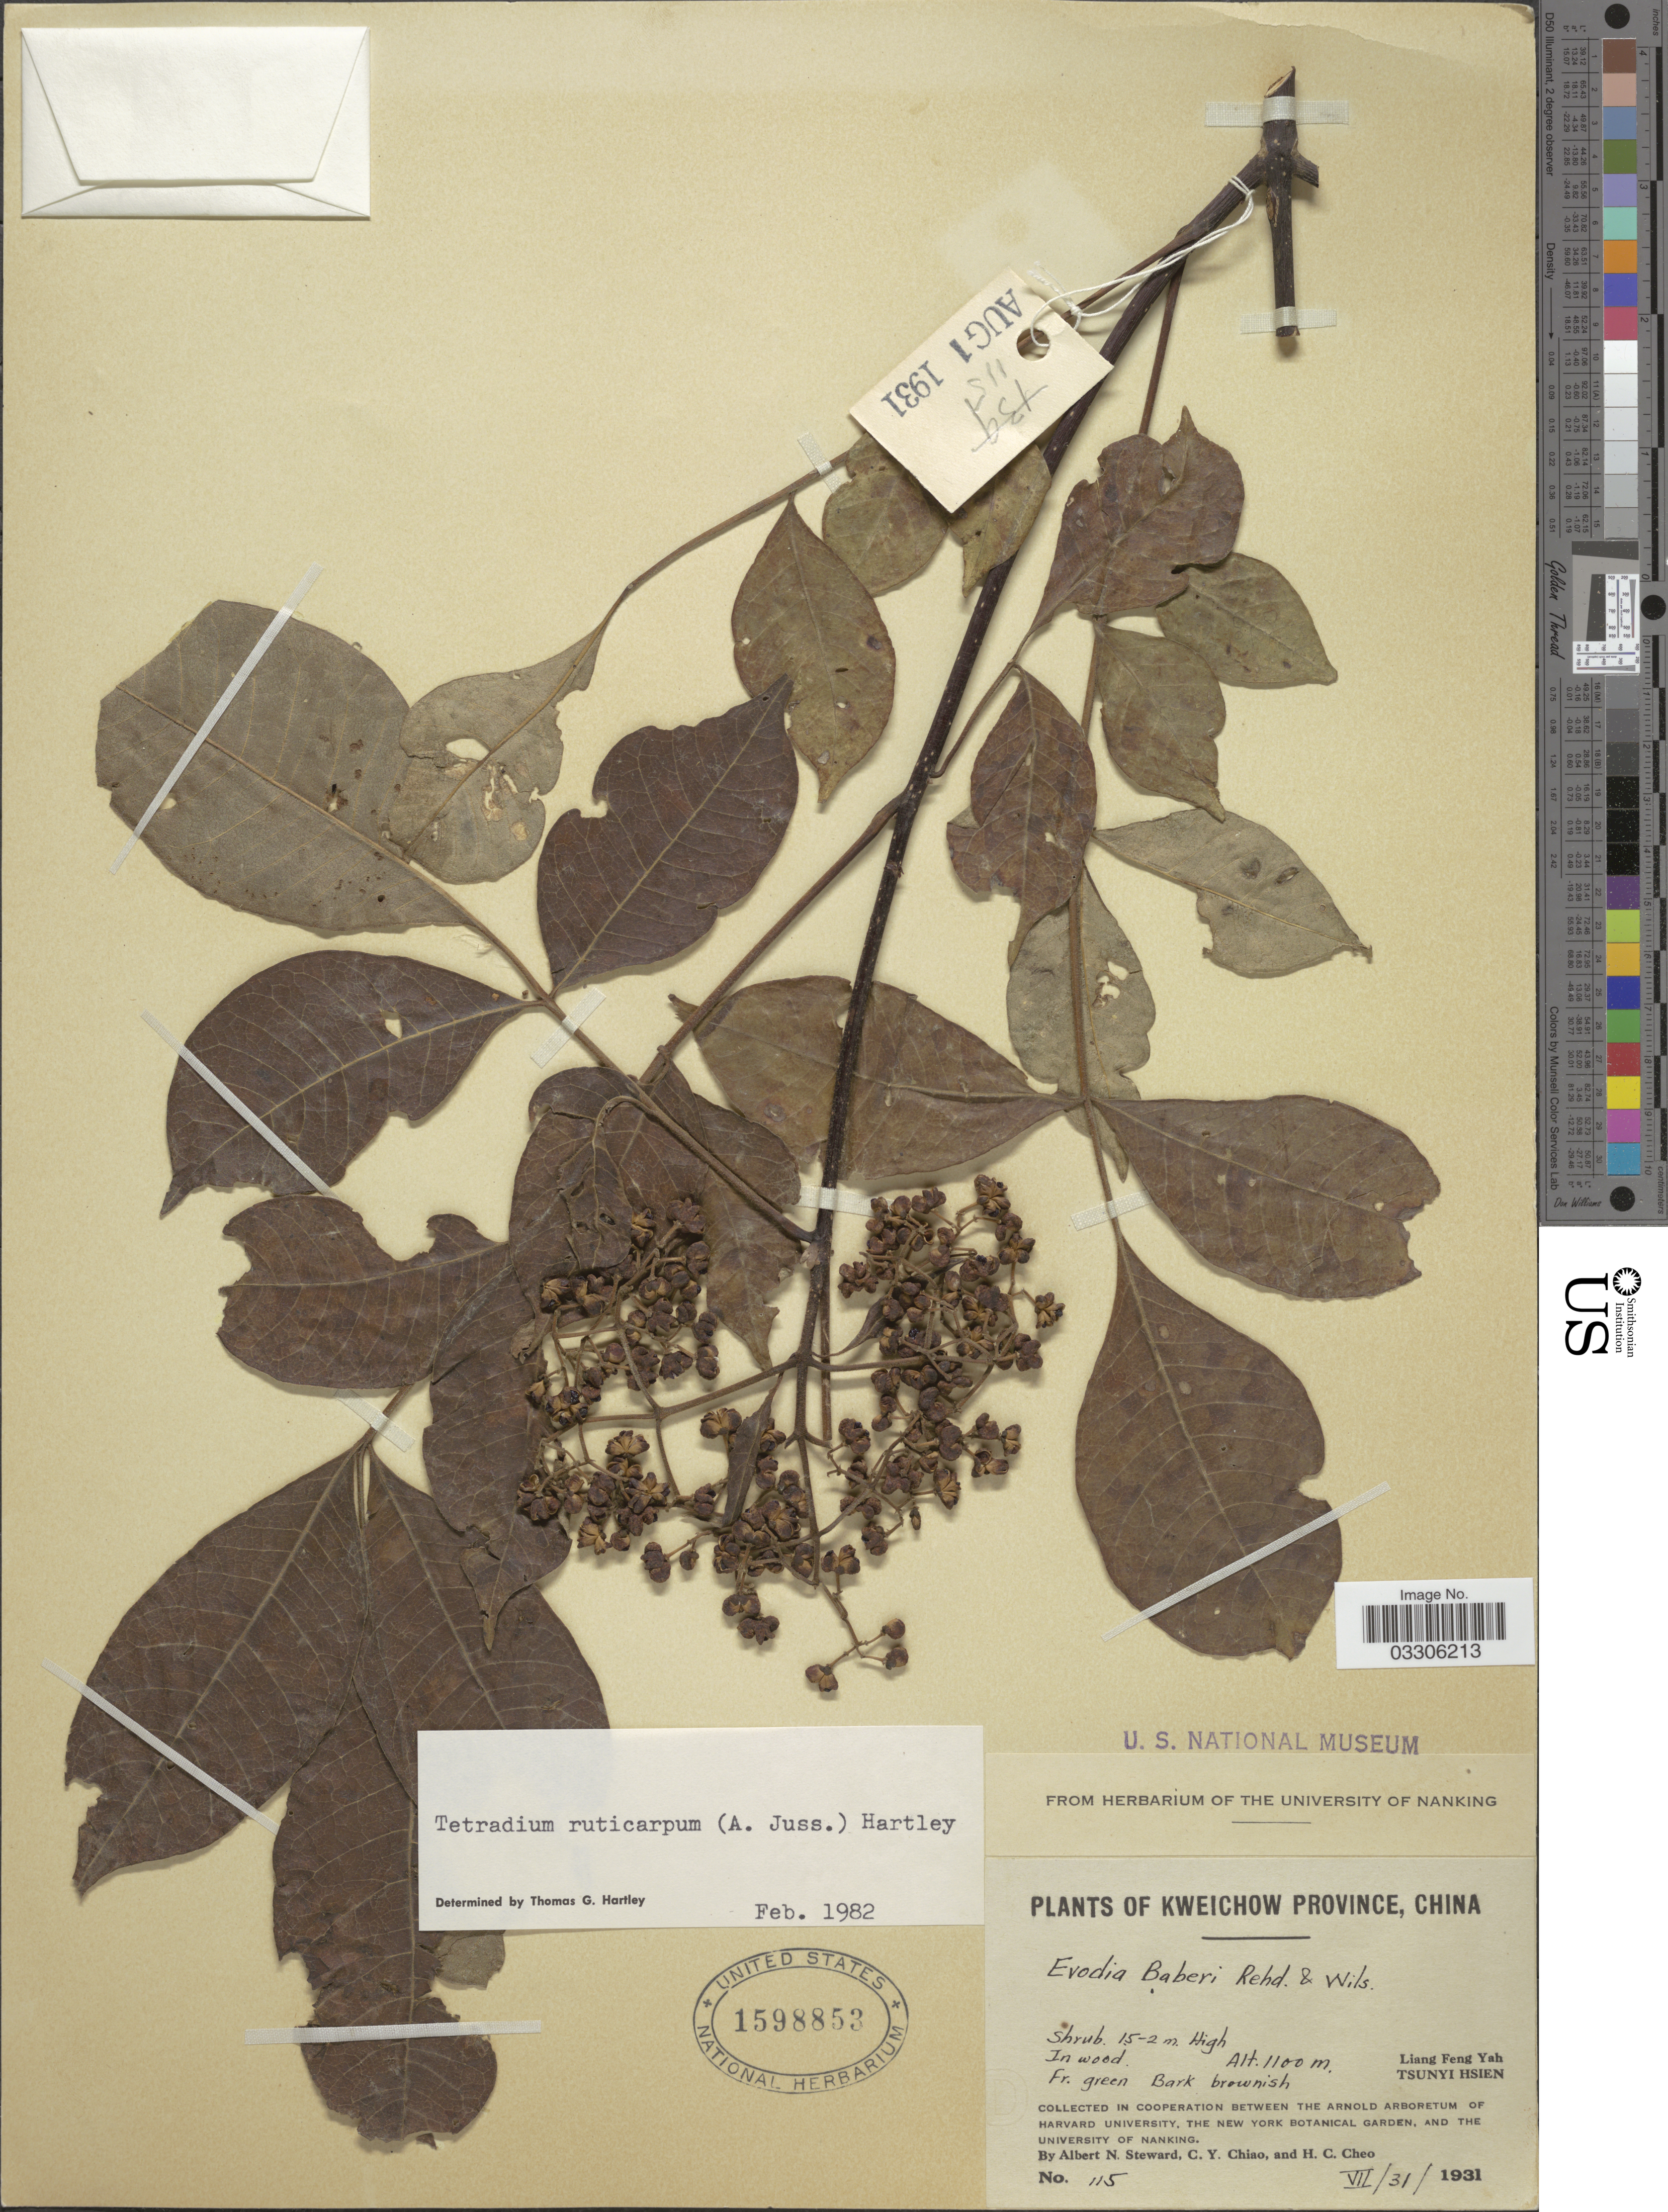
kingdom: Plantae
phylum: Tracheophyta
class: Magnoliopsida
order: Sapindales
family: Rutaceae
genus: Tetradium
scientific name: Tetradium ruticarpum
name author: (A. Juss.) T.G. Hartley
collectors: A. N. Steward, C. Y. Chiao & H. Cheo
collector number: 115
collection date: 1931-07-31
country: China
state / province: Guizhou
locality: Kweichow Province. Liang Feng Yah. Tsunyi Hsien.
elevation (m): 1100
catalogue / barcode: US 1598853